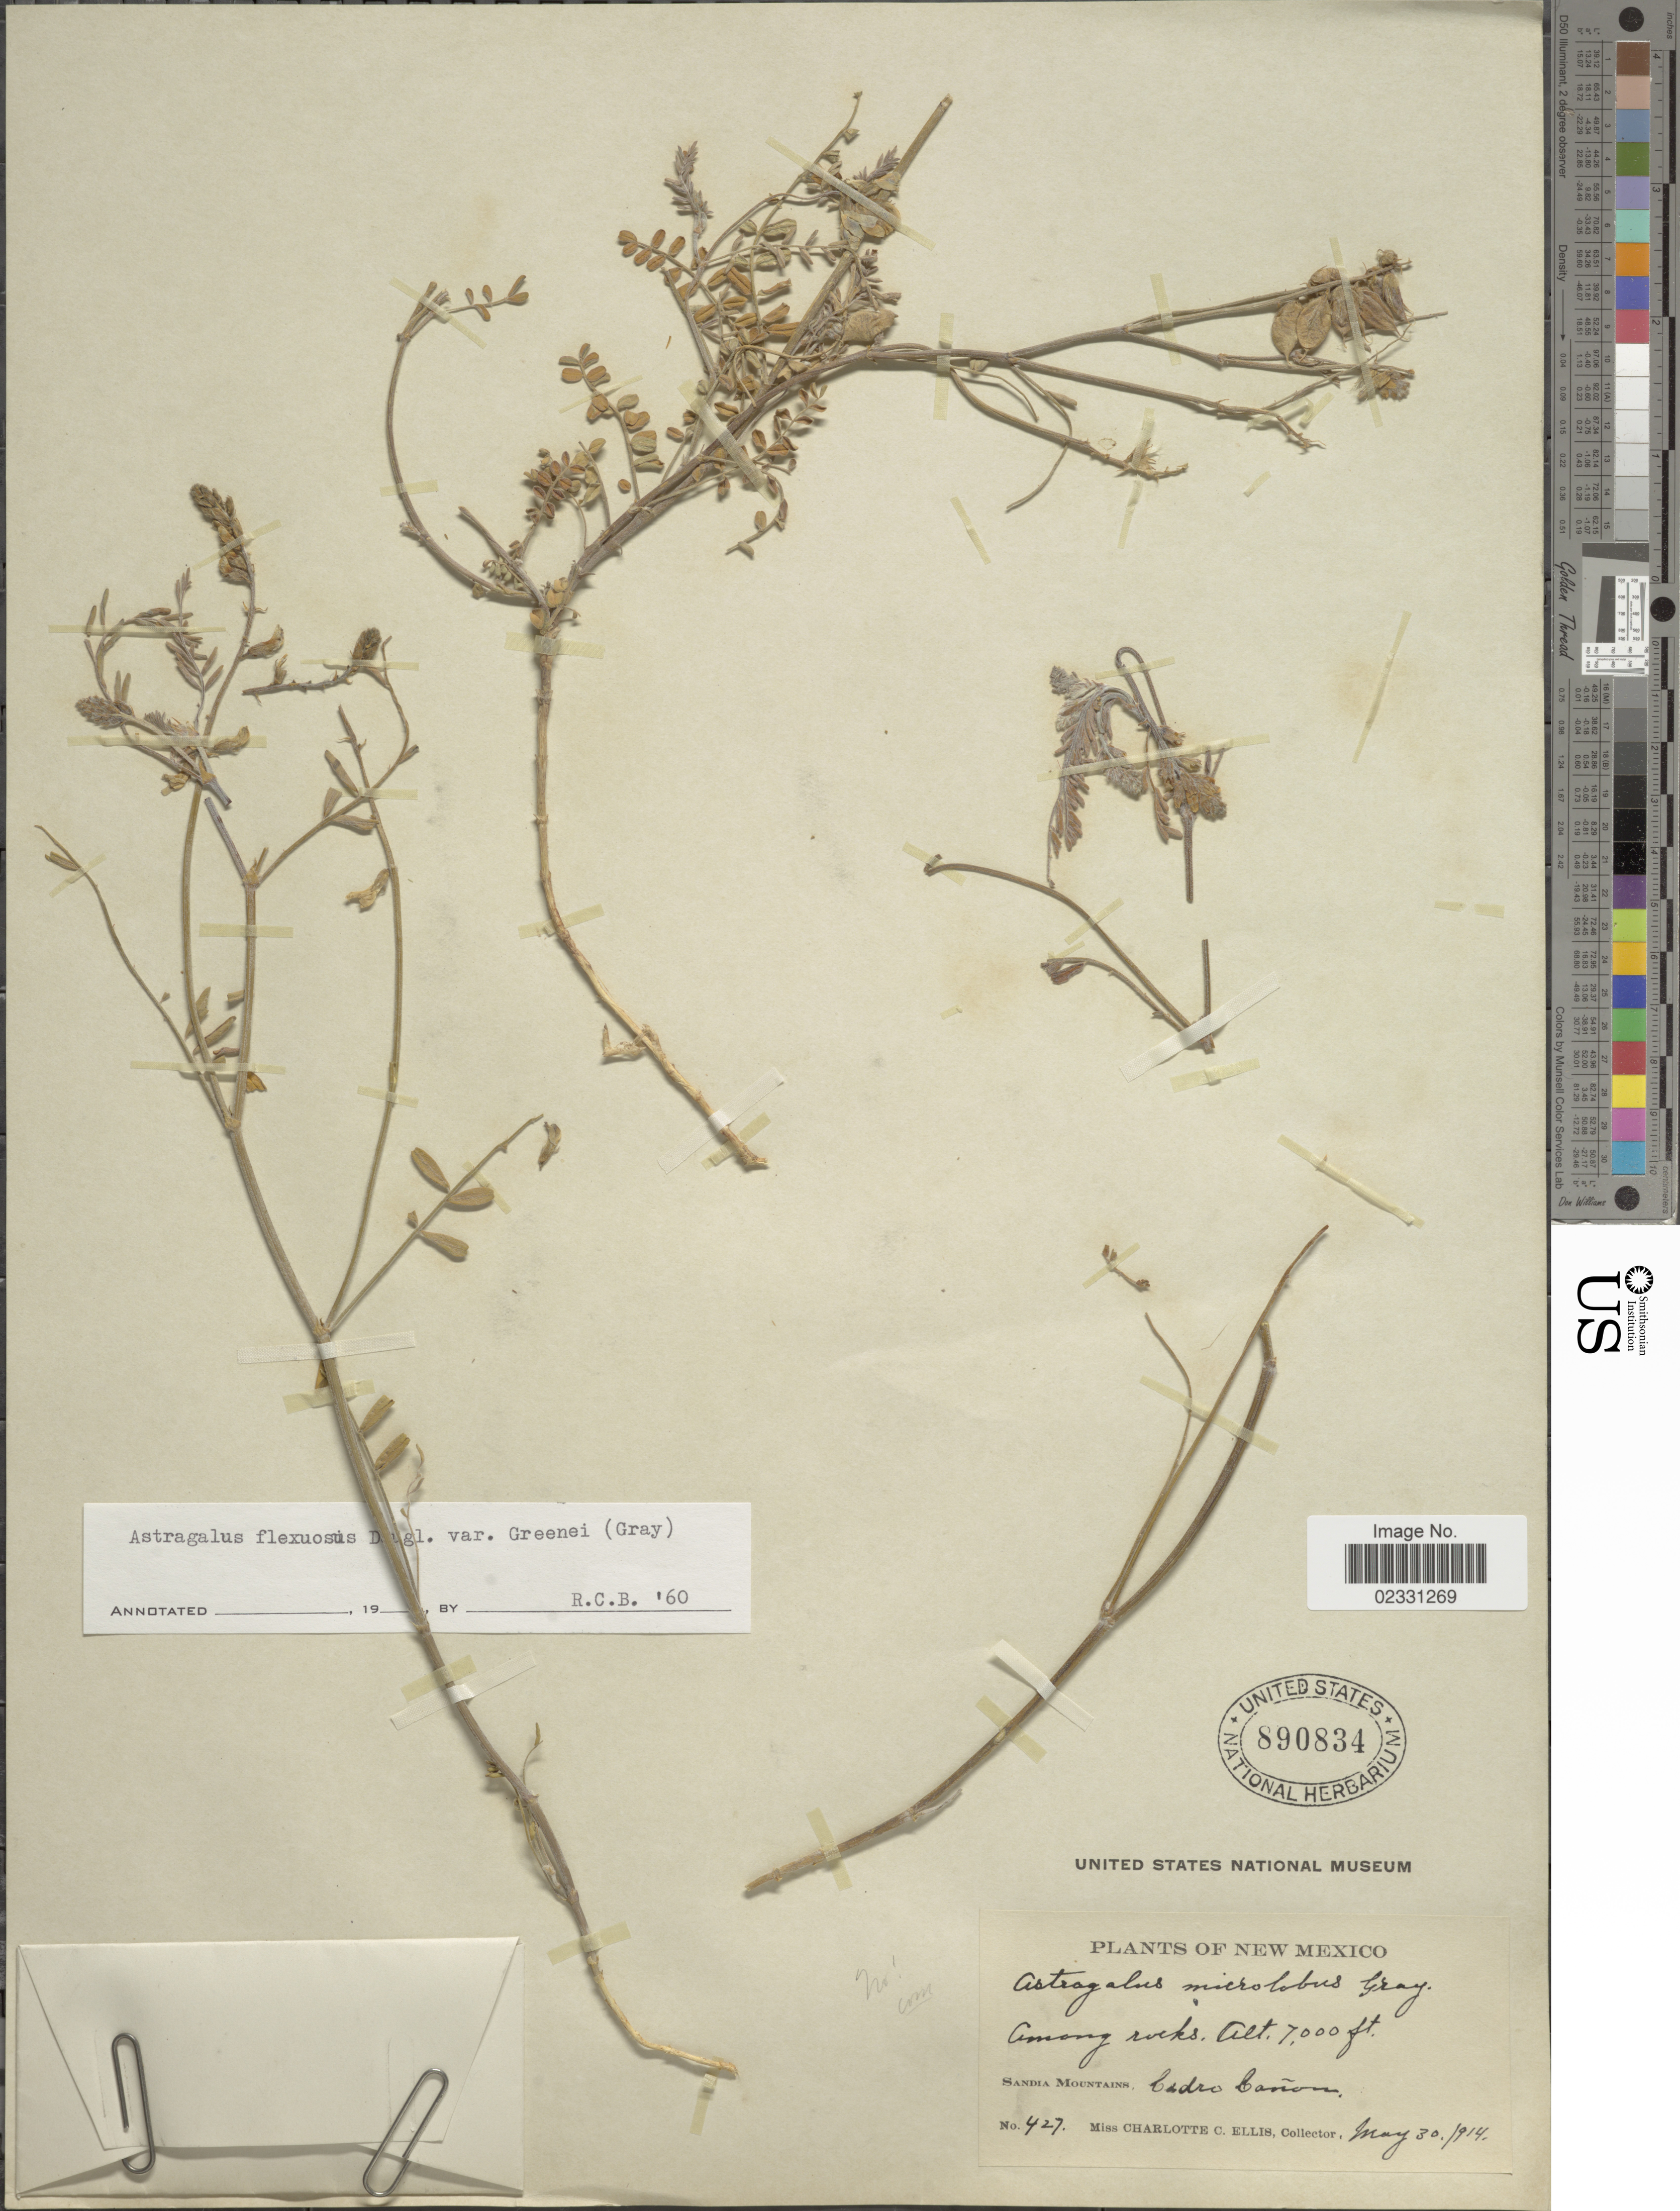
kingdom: Plantae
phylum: Tracheophyta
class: Magnoliopsida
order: Fabales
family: Fabaceae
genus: Astragalus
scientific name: Astragalus flexuosus var. greene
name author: (A. Gray) Barneby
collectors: C. C. Ellis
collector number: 427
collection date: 1914-05-30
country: United States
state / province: New Mexico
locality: Cedro Cañon, Sandia Mountains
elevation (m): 2134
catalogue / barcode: US 890834